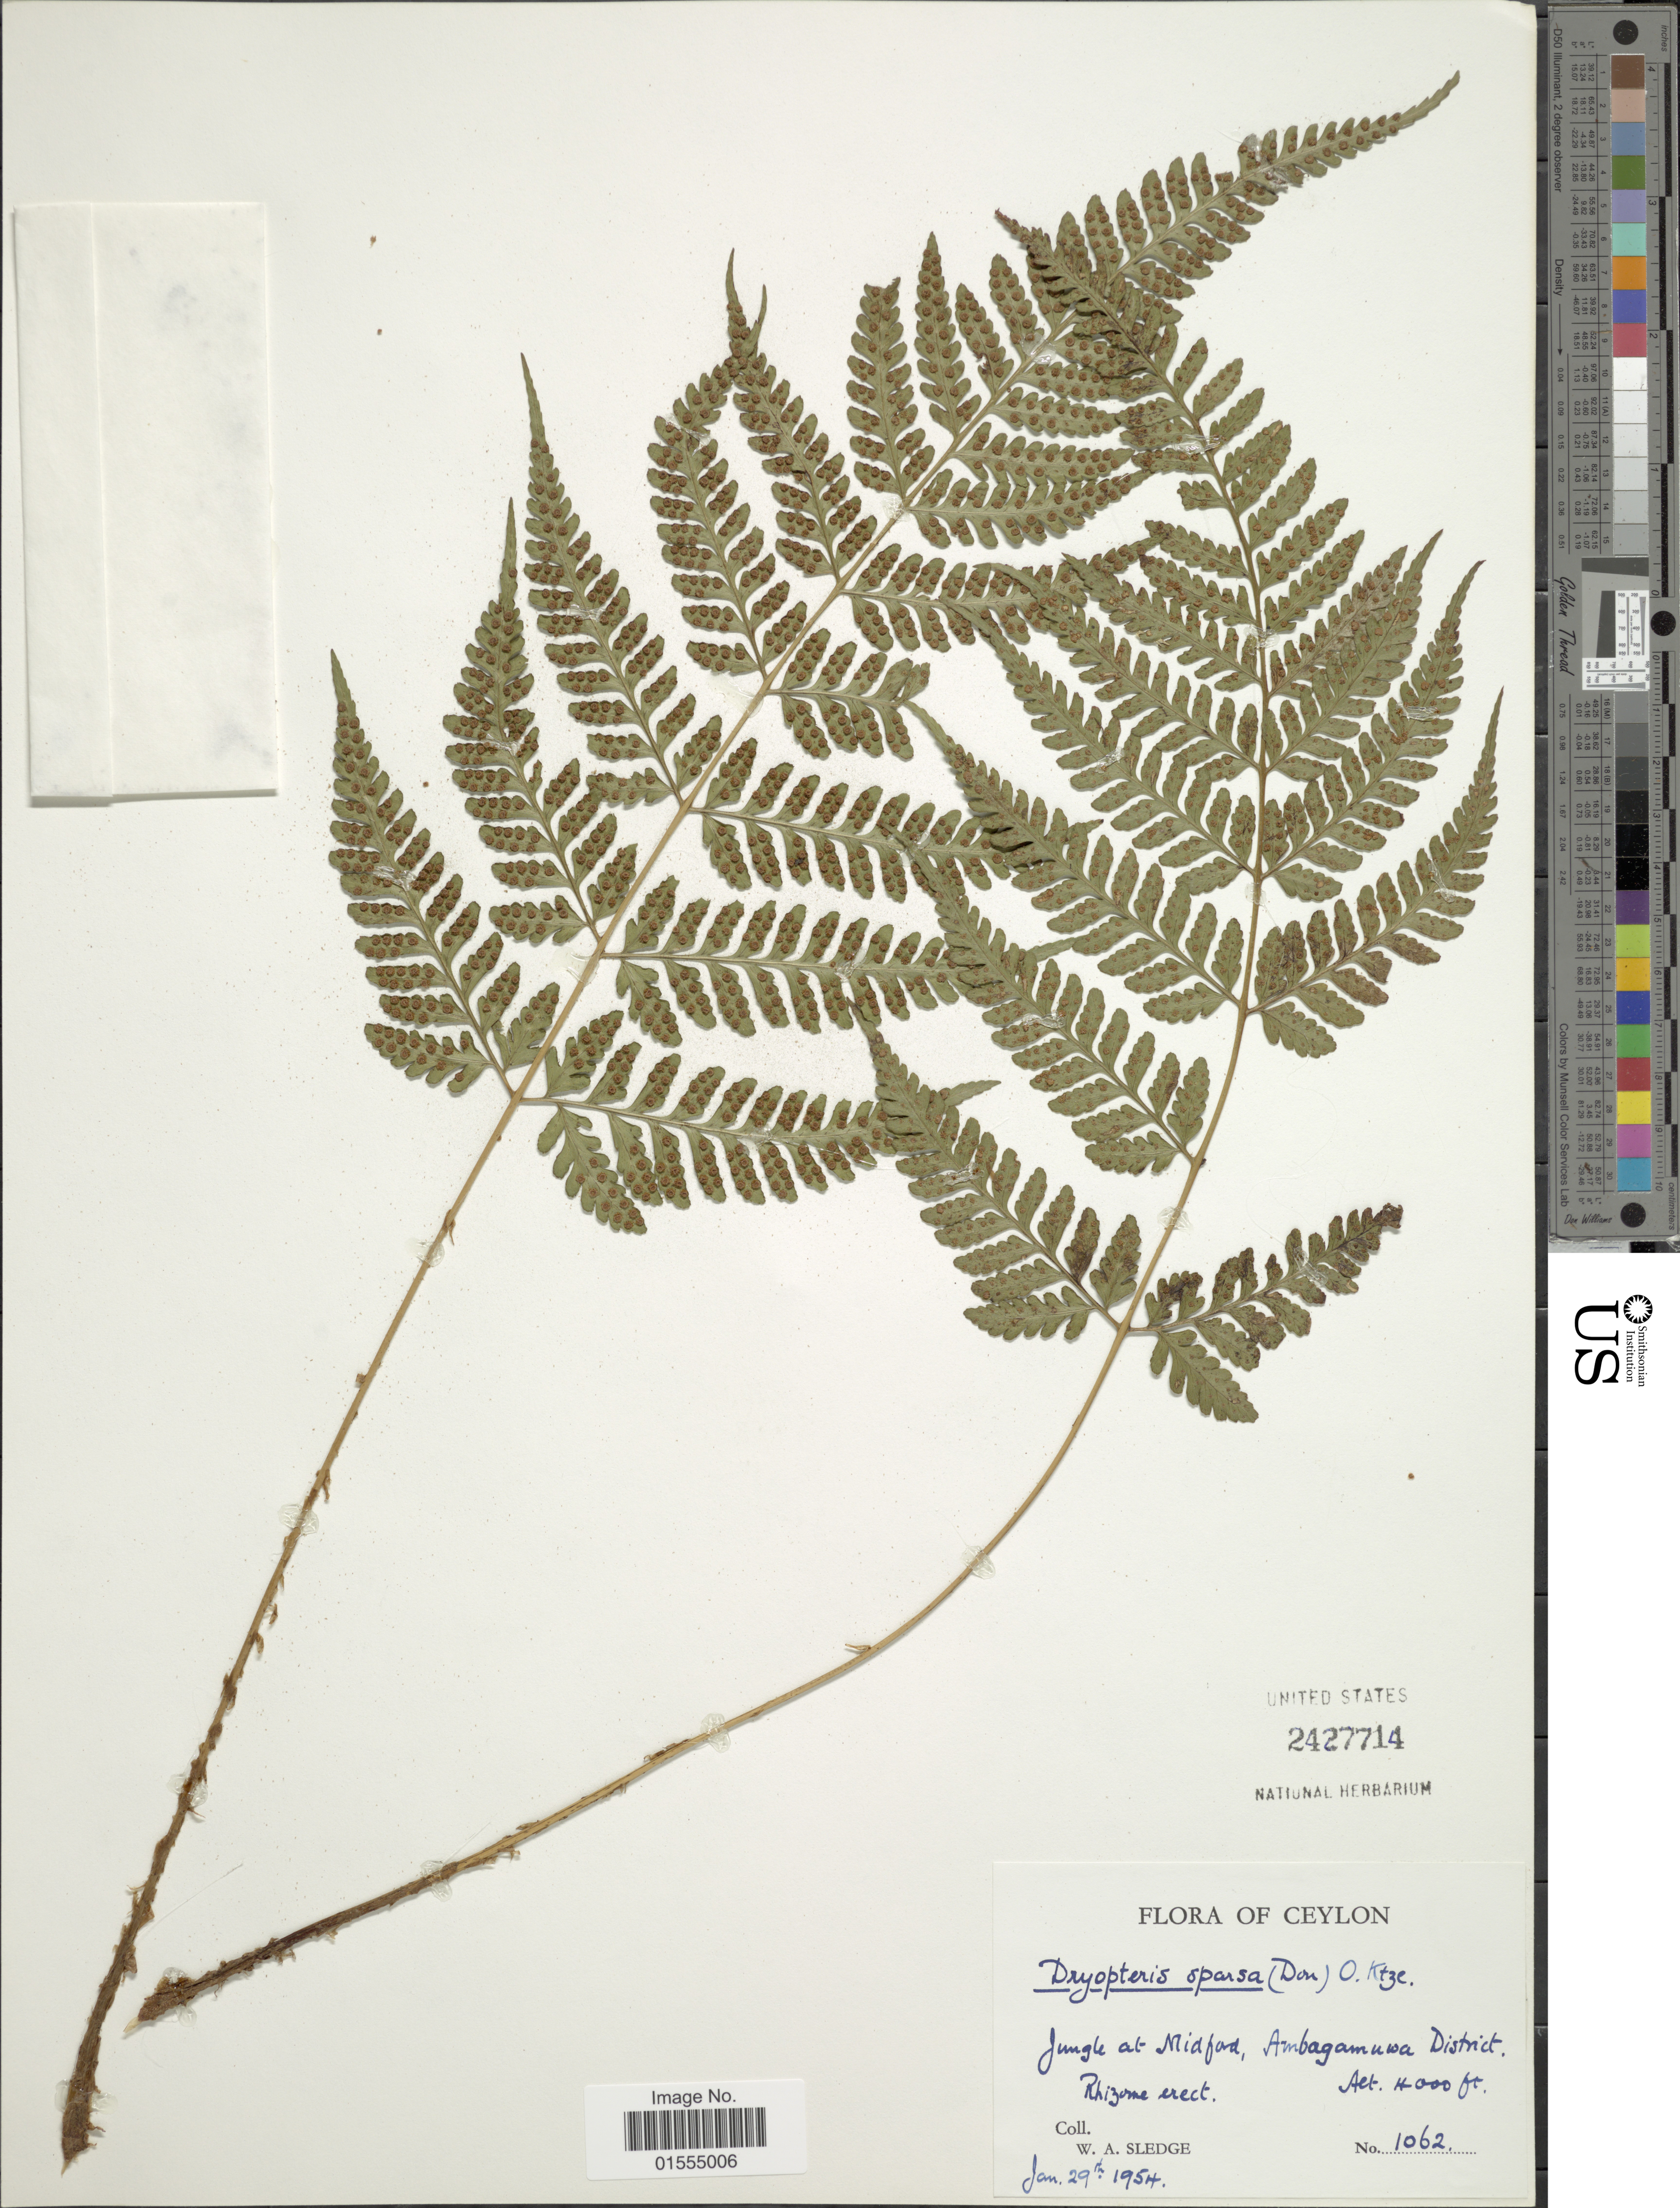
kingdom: Plantae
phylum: Tracheophyta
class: Polypodiopsida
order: Polypodiales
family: Dryopteridaceae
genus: Dryopteris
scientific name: Dryopteris sparsa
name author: (D. Don) Kuntze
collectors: W. A. Sledge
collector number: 1062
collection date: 1954-01-29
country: Sri Lanka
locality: Ceylon, Jungle at Midford, Ambagamuwa District, Rhizome erect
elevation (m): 1219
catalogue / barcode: US 2427714